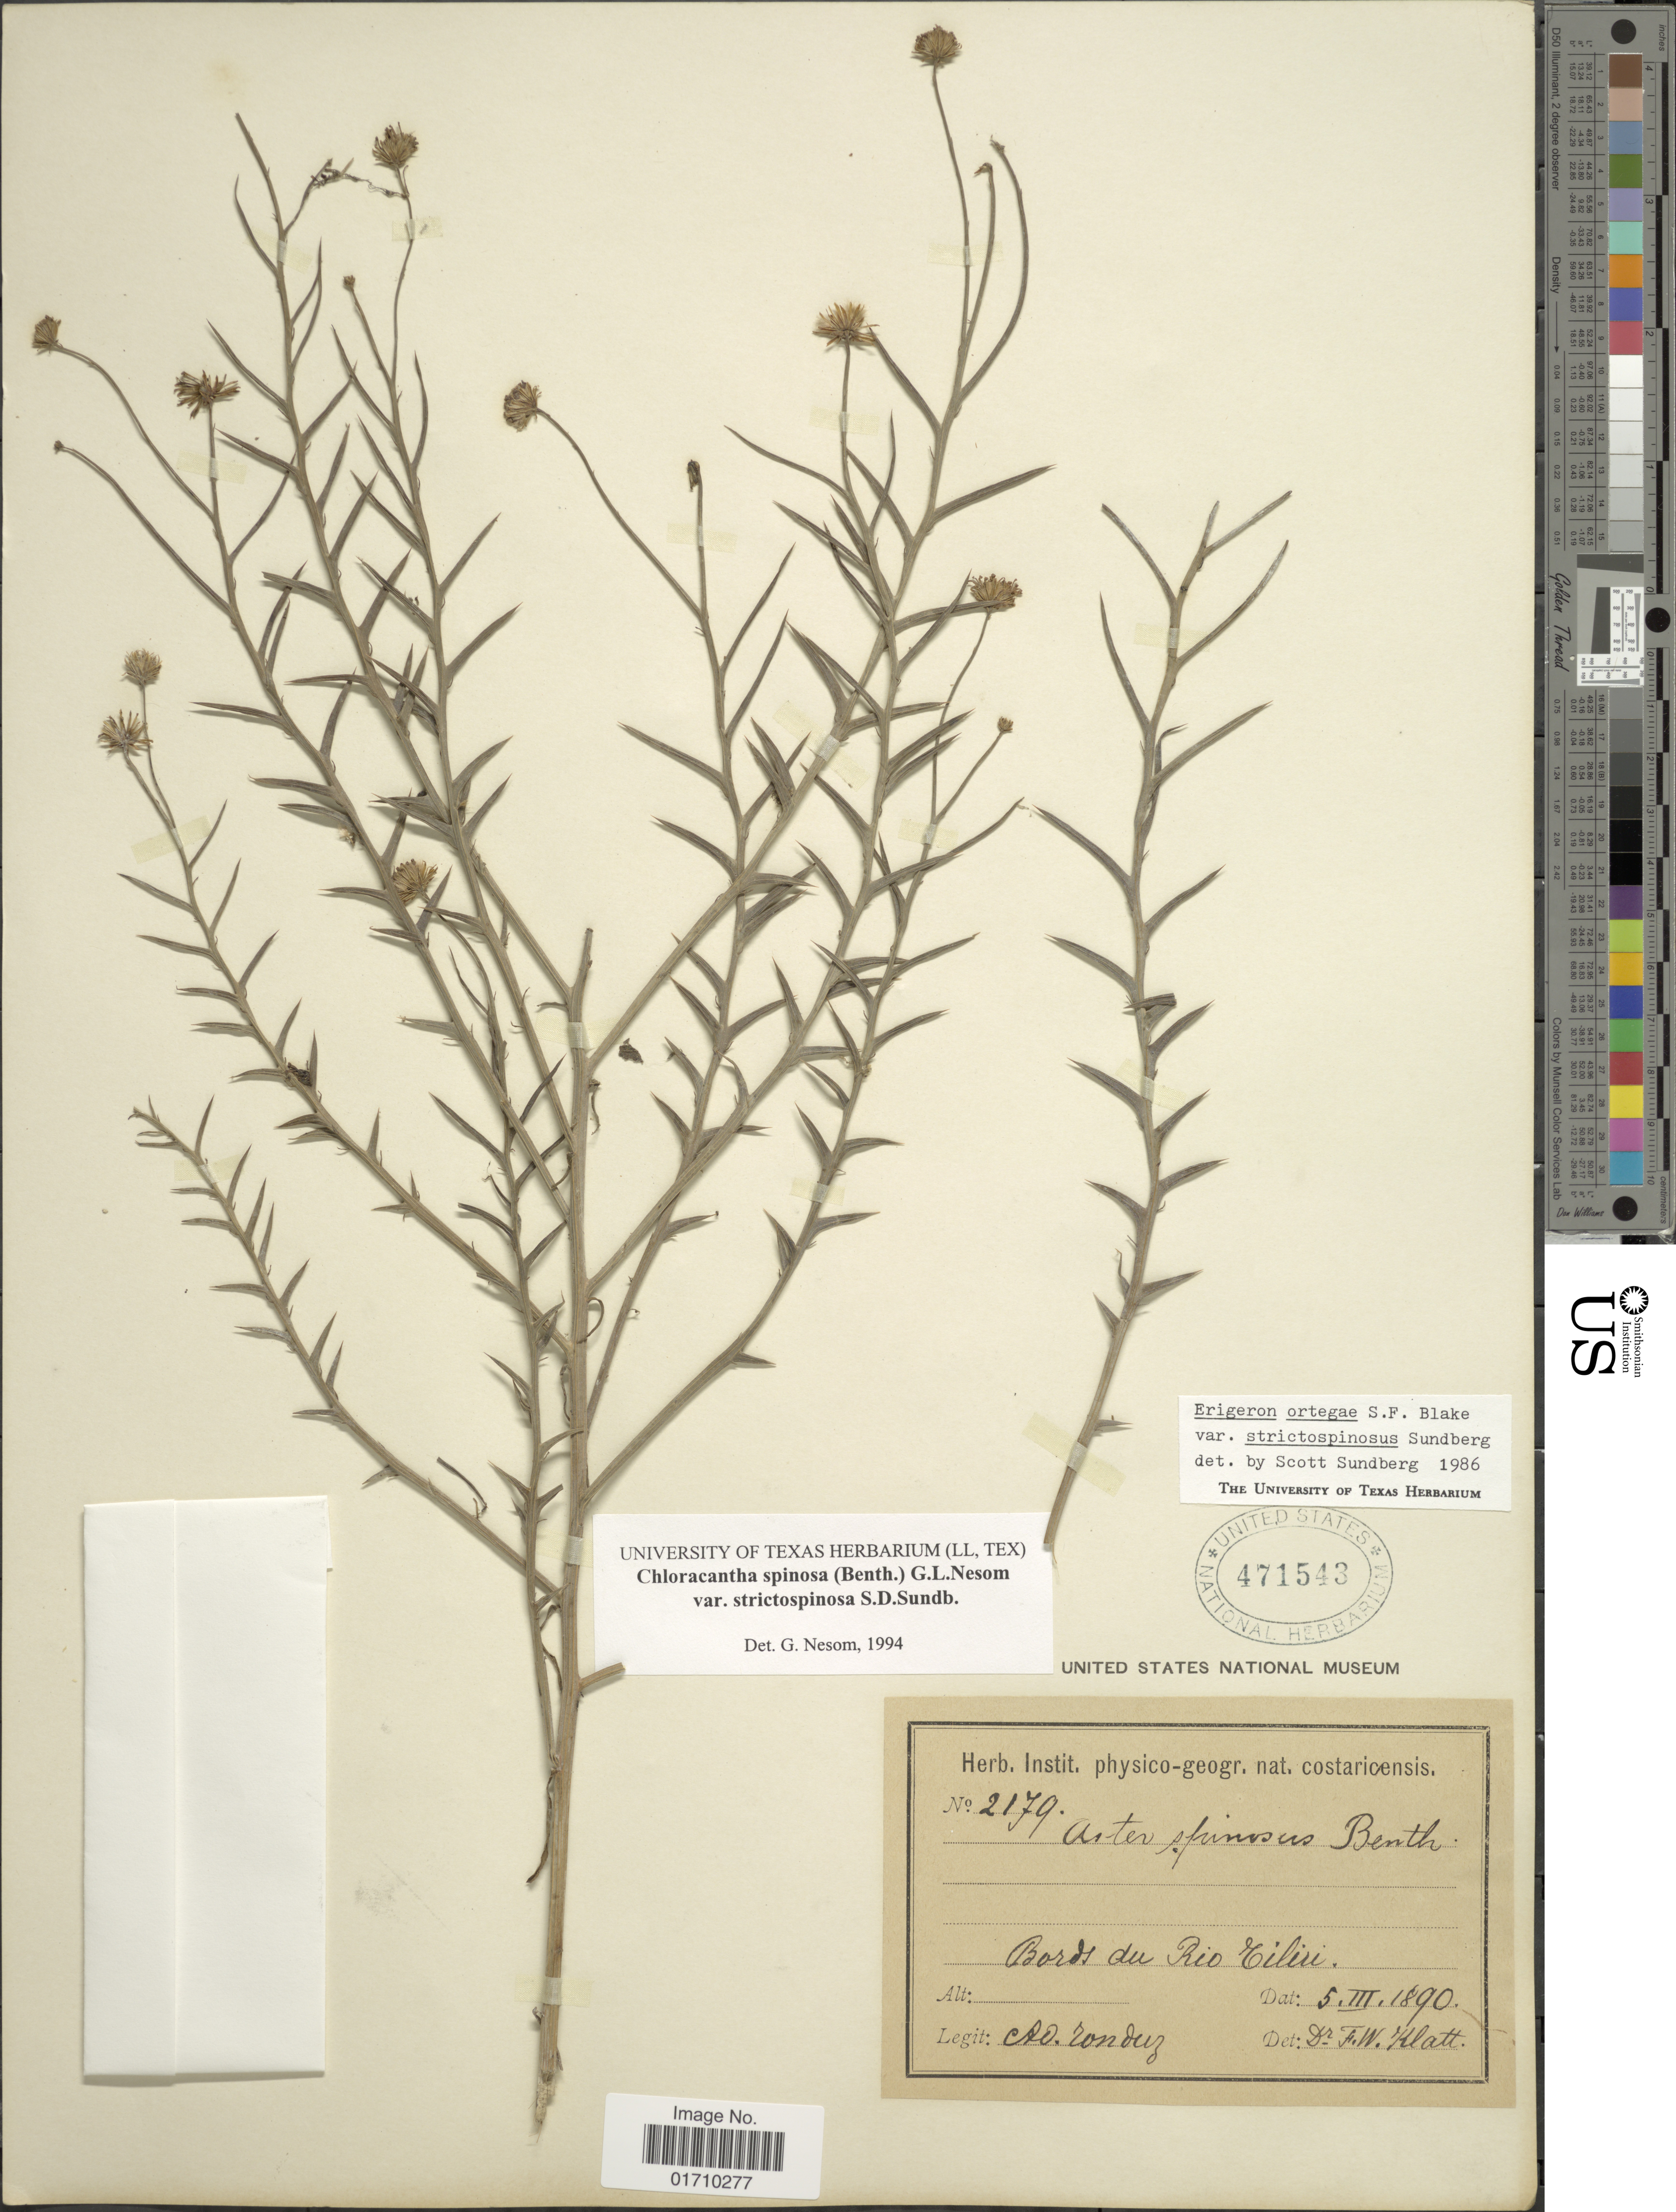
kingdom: Plantae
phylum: Tracheophyta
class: Magnoliopsida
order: Asterales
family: Asteraceae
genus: Chloracantha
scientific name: Chloracantha spinosa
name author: (Benth.) G.L. Nesom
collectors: A. Tonduz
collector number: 2179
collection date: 1890-03-05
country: Costa Rica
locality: Bords du Rio Ciliu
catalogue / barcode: US 471543